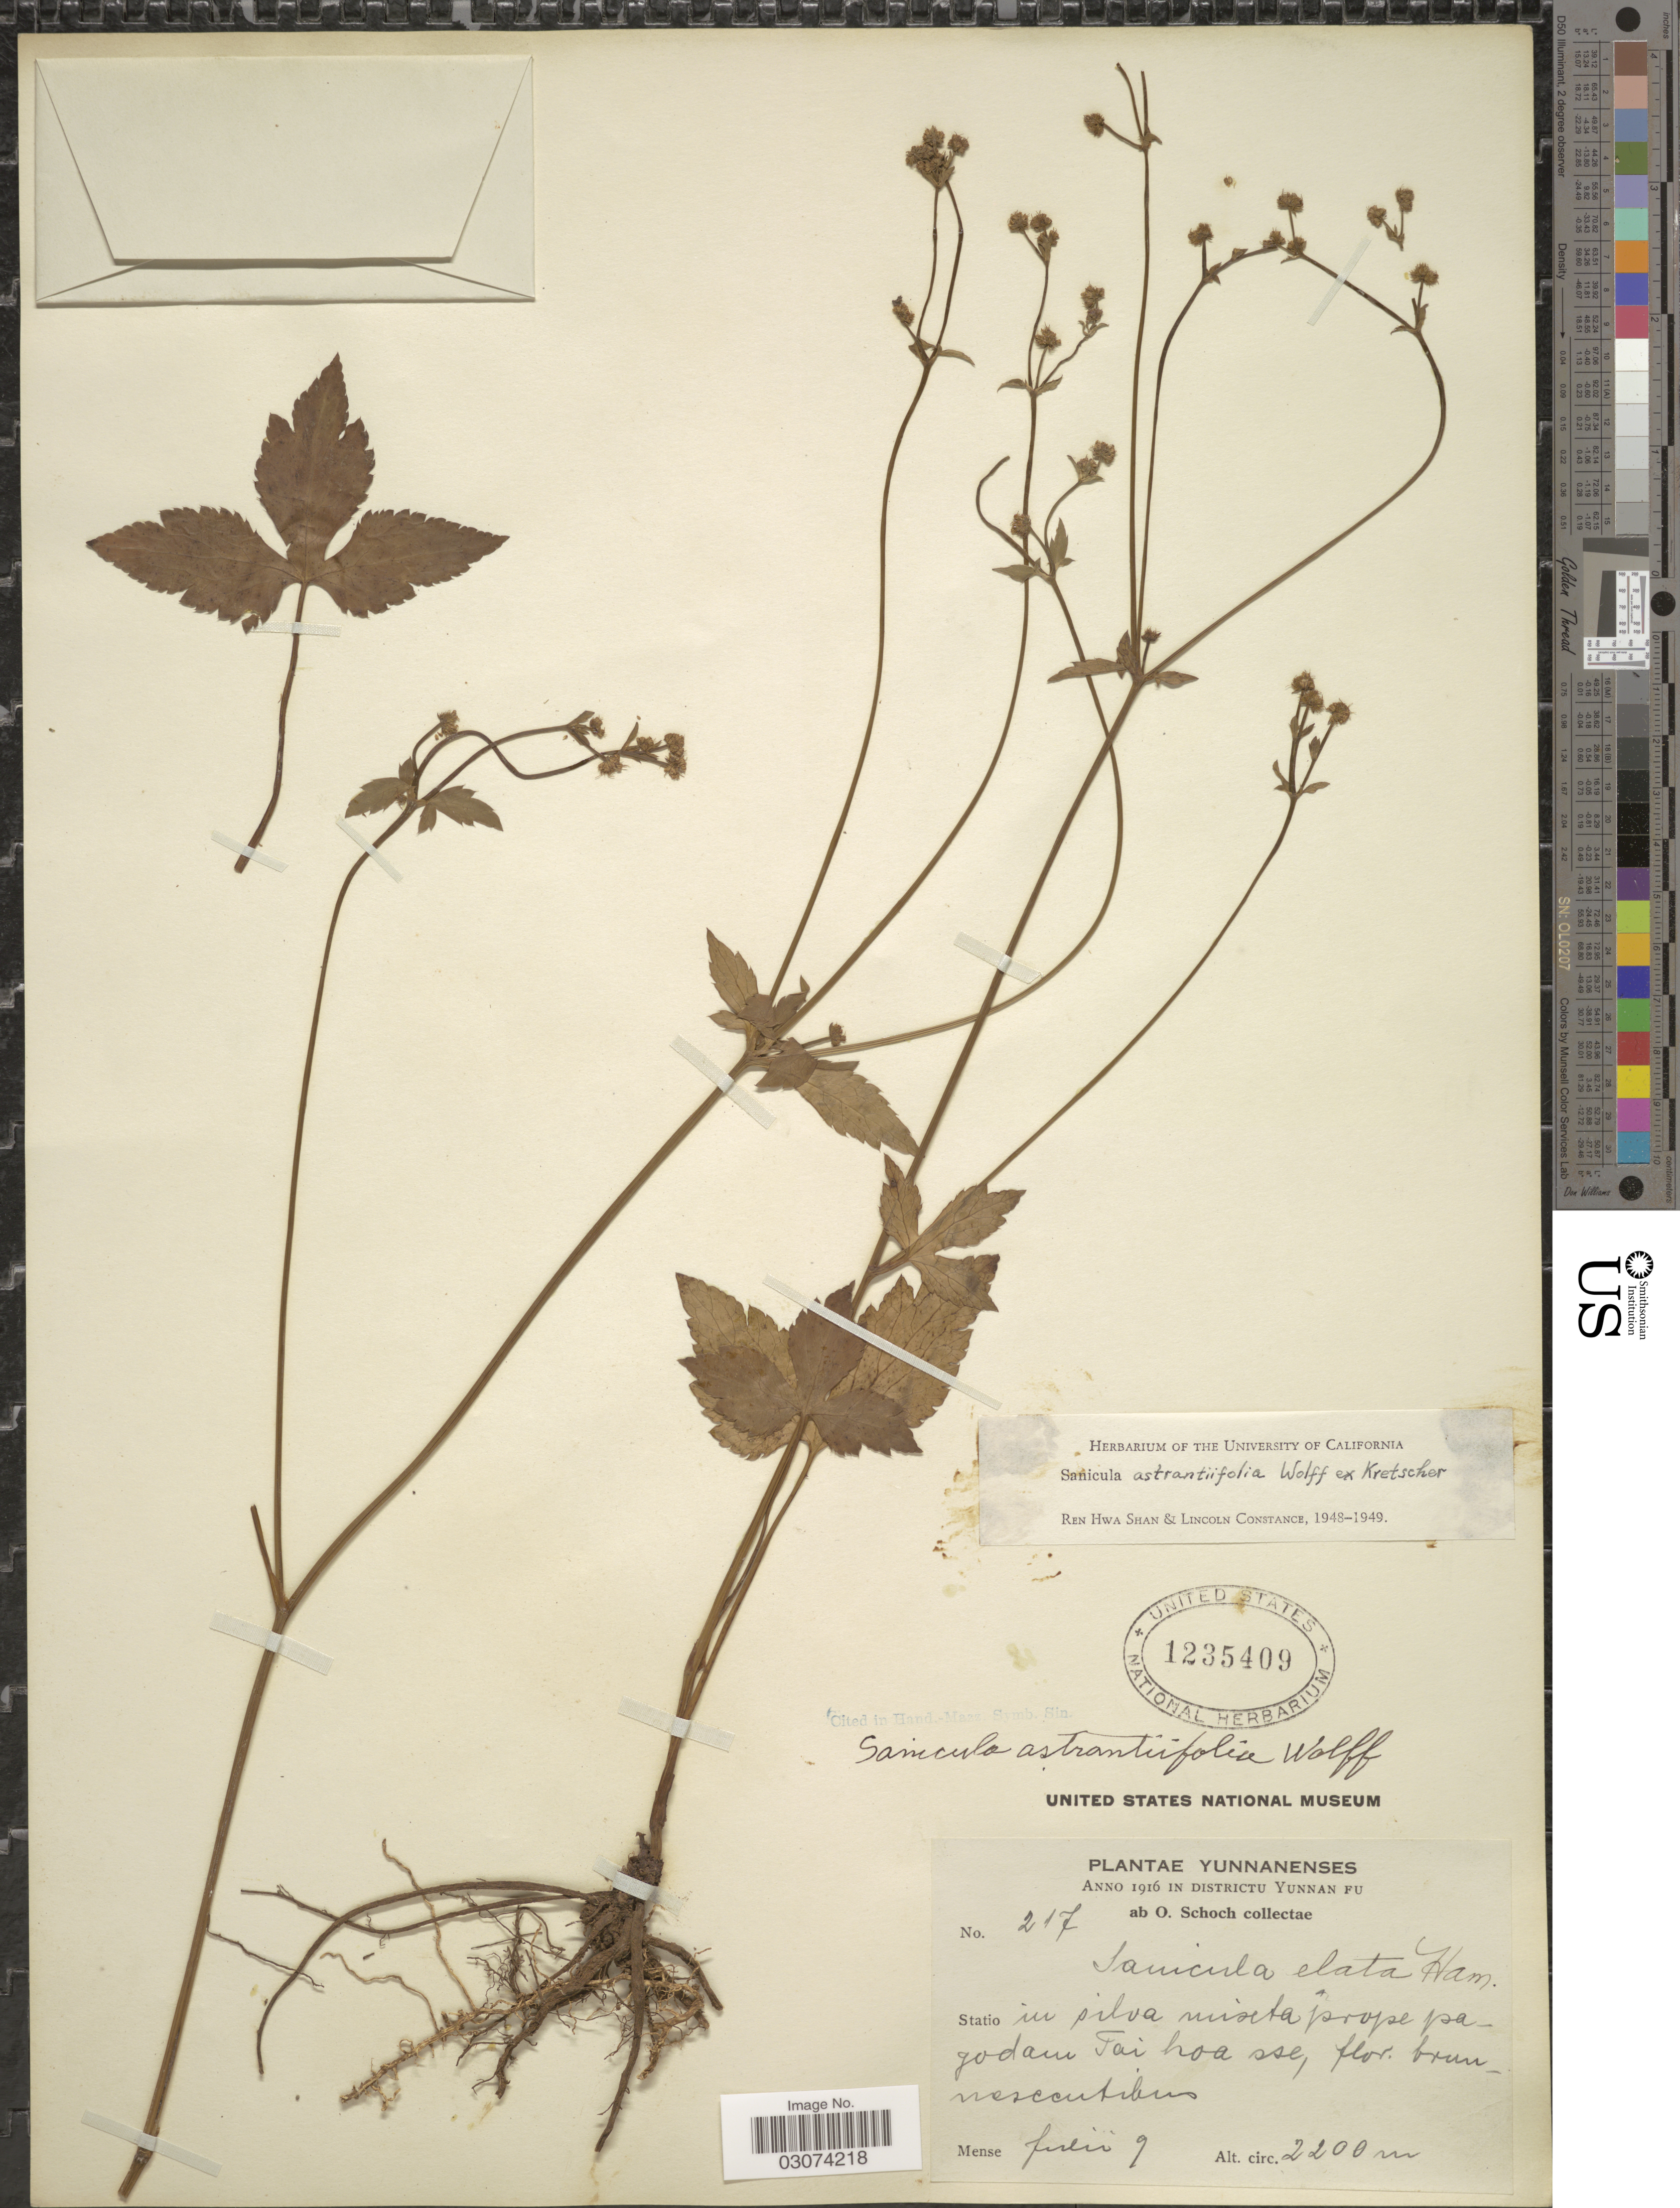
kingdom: Plantae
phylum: Tracheophyta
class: Magnoliopsida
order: Apiales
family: Apiaceae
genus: Sanicula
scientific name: Sanicula astrantiifolia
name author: H. Wolff ex Kretschmer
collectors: O. Schoch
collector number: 217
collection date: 1916-02-09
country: China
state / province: Yunnan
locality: Statio in silva nurseta prope pa Jodan Fai hoa sse. [interpreted]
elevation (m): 2200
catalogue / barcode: US 1235409